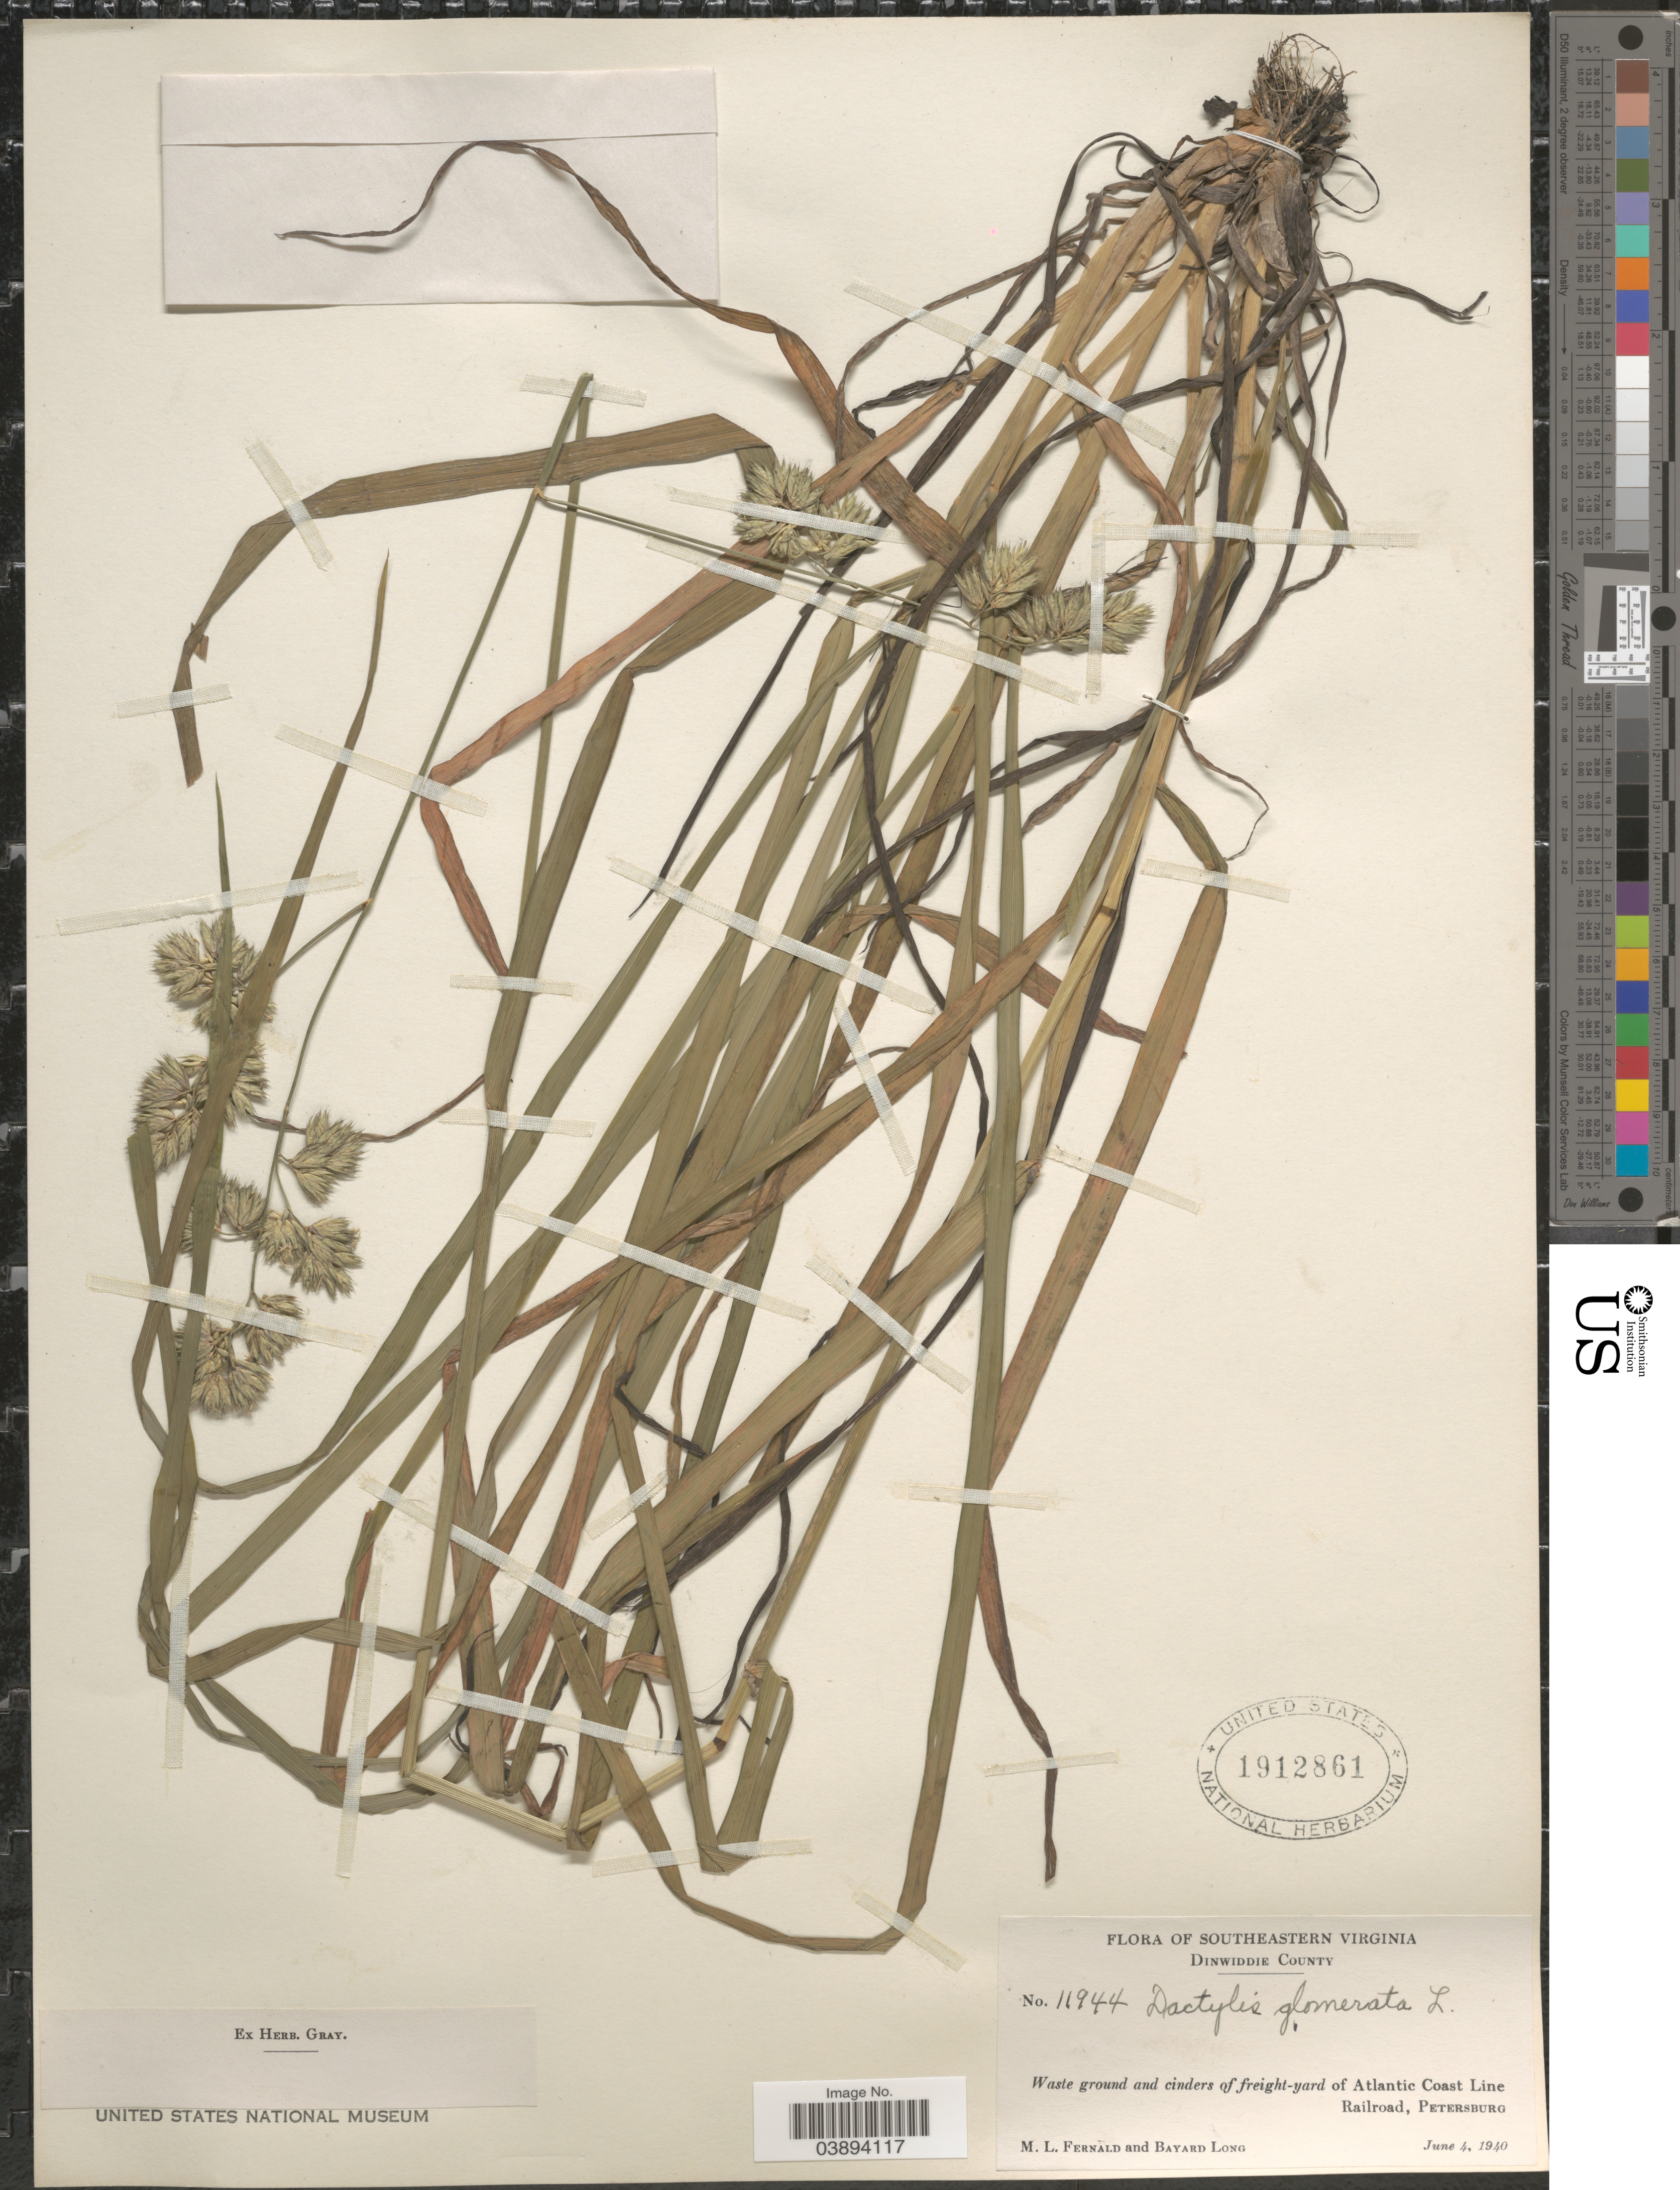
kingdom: Plantae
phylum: Tracheophyta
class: Liliopsida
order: Poales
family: Poaceae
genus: Dactylis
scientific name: Dactylis glomerata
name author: L.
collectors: M. L. Fernald & B. Long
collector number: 11944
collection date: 1940-06-04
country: United States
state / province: Virginia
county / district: Dinwiddie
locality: Southeastern Virginia. Dinwiddie County. Waste ground and cinders of freight-yard of Atlantic Coast Line Railroad, Petersburg.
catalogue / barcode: US 1912861